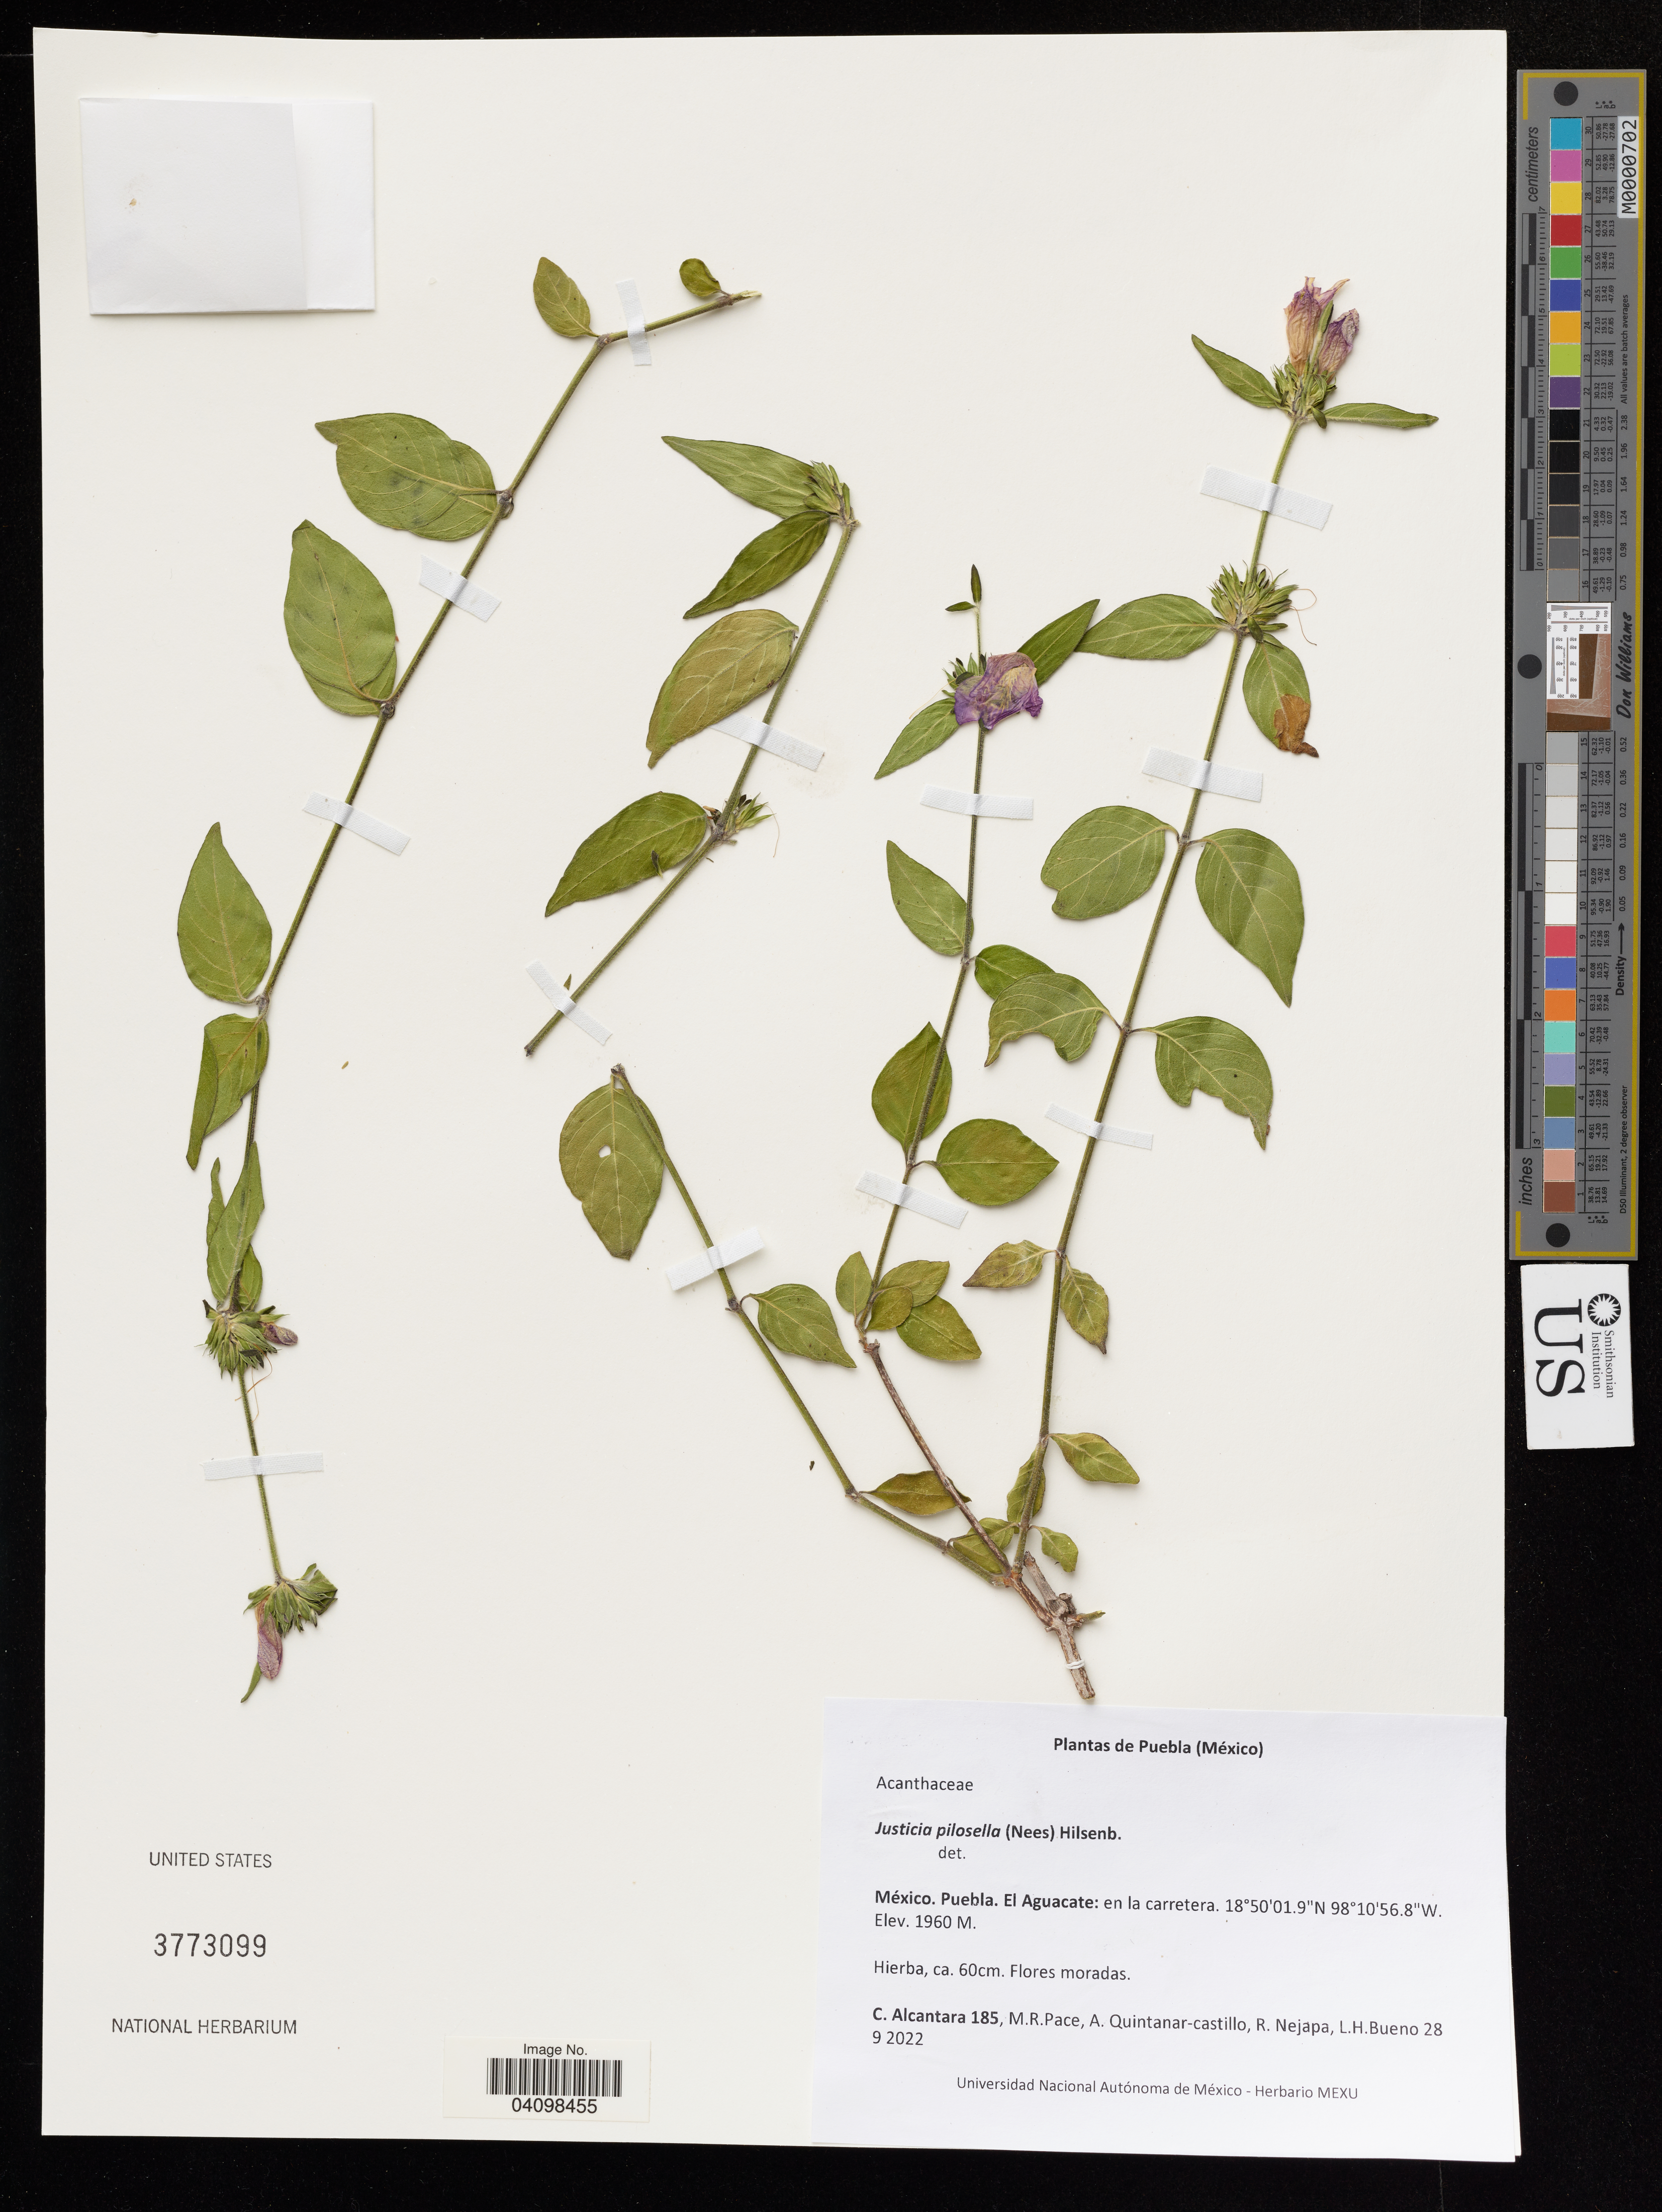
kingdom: Plantae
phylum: Tracheophyta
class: Magnoliopsida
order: Lamiales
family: Acanthaceae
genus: Justicia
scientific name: Justicia pilosella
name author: (Nees) Hilsenb.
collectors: C. Alcantara, M. R. Pace & R. Nejapa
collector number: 185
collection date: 2022-09-28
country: Mexico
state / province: Puebla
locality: El Aguacate: en la carretera.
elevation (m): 1960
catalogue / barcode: US 3773099